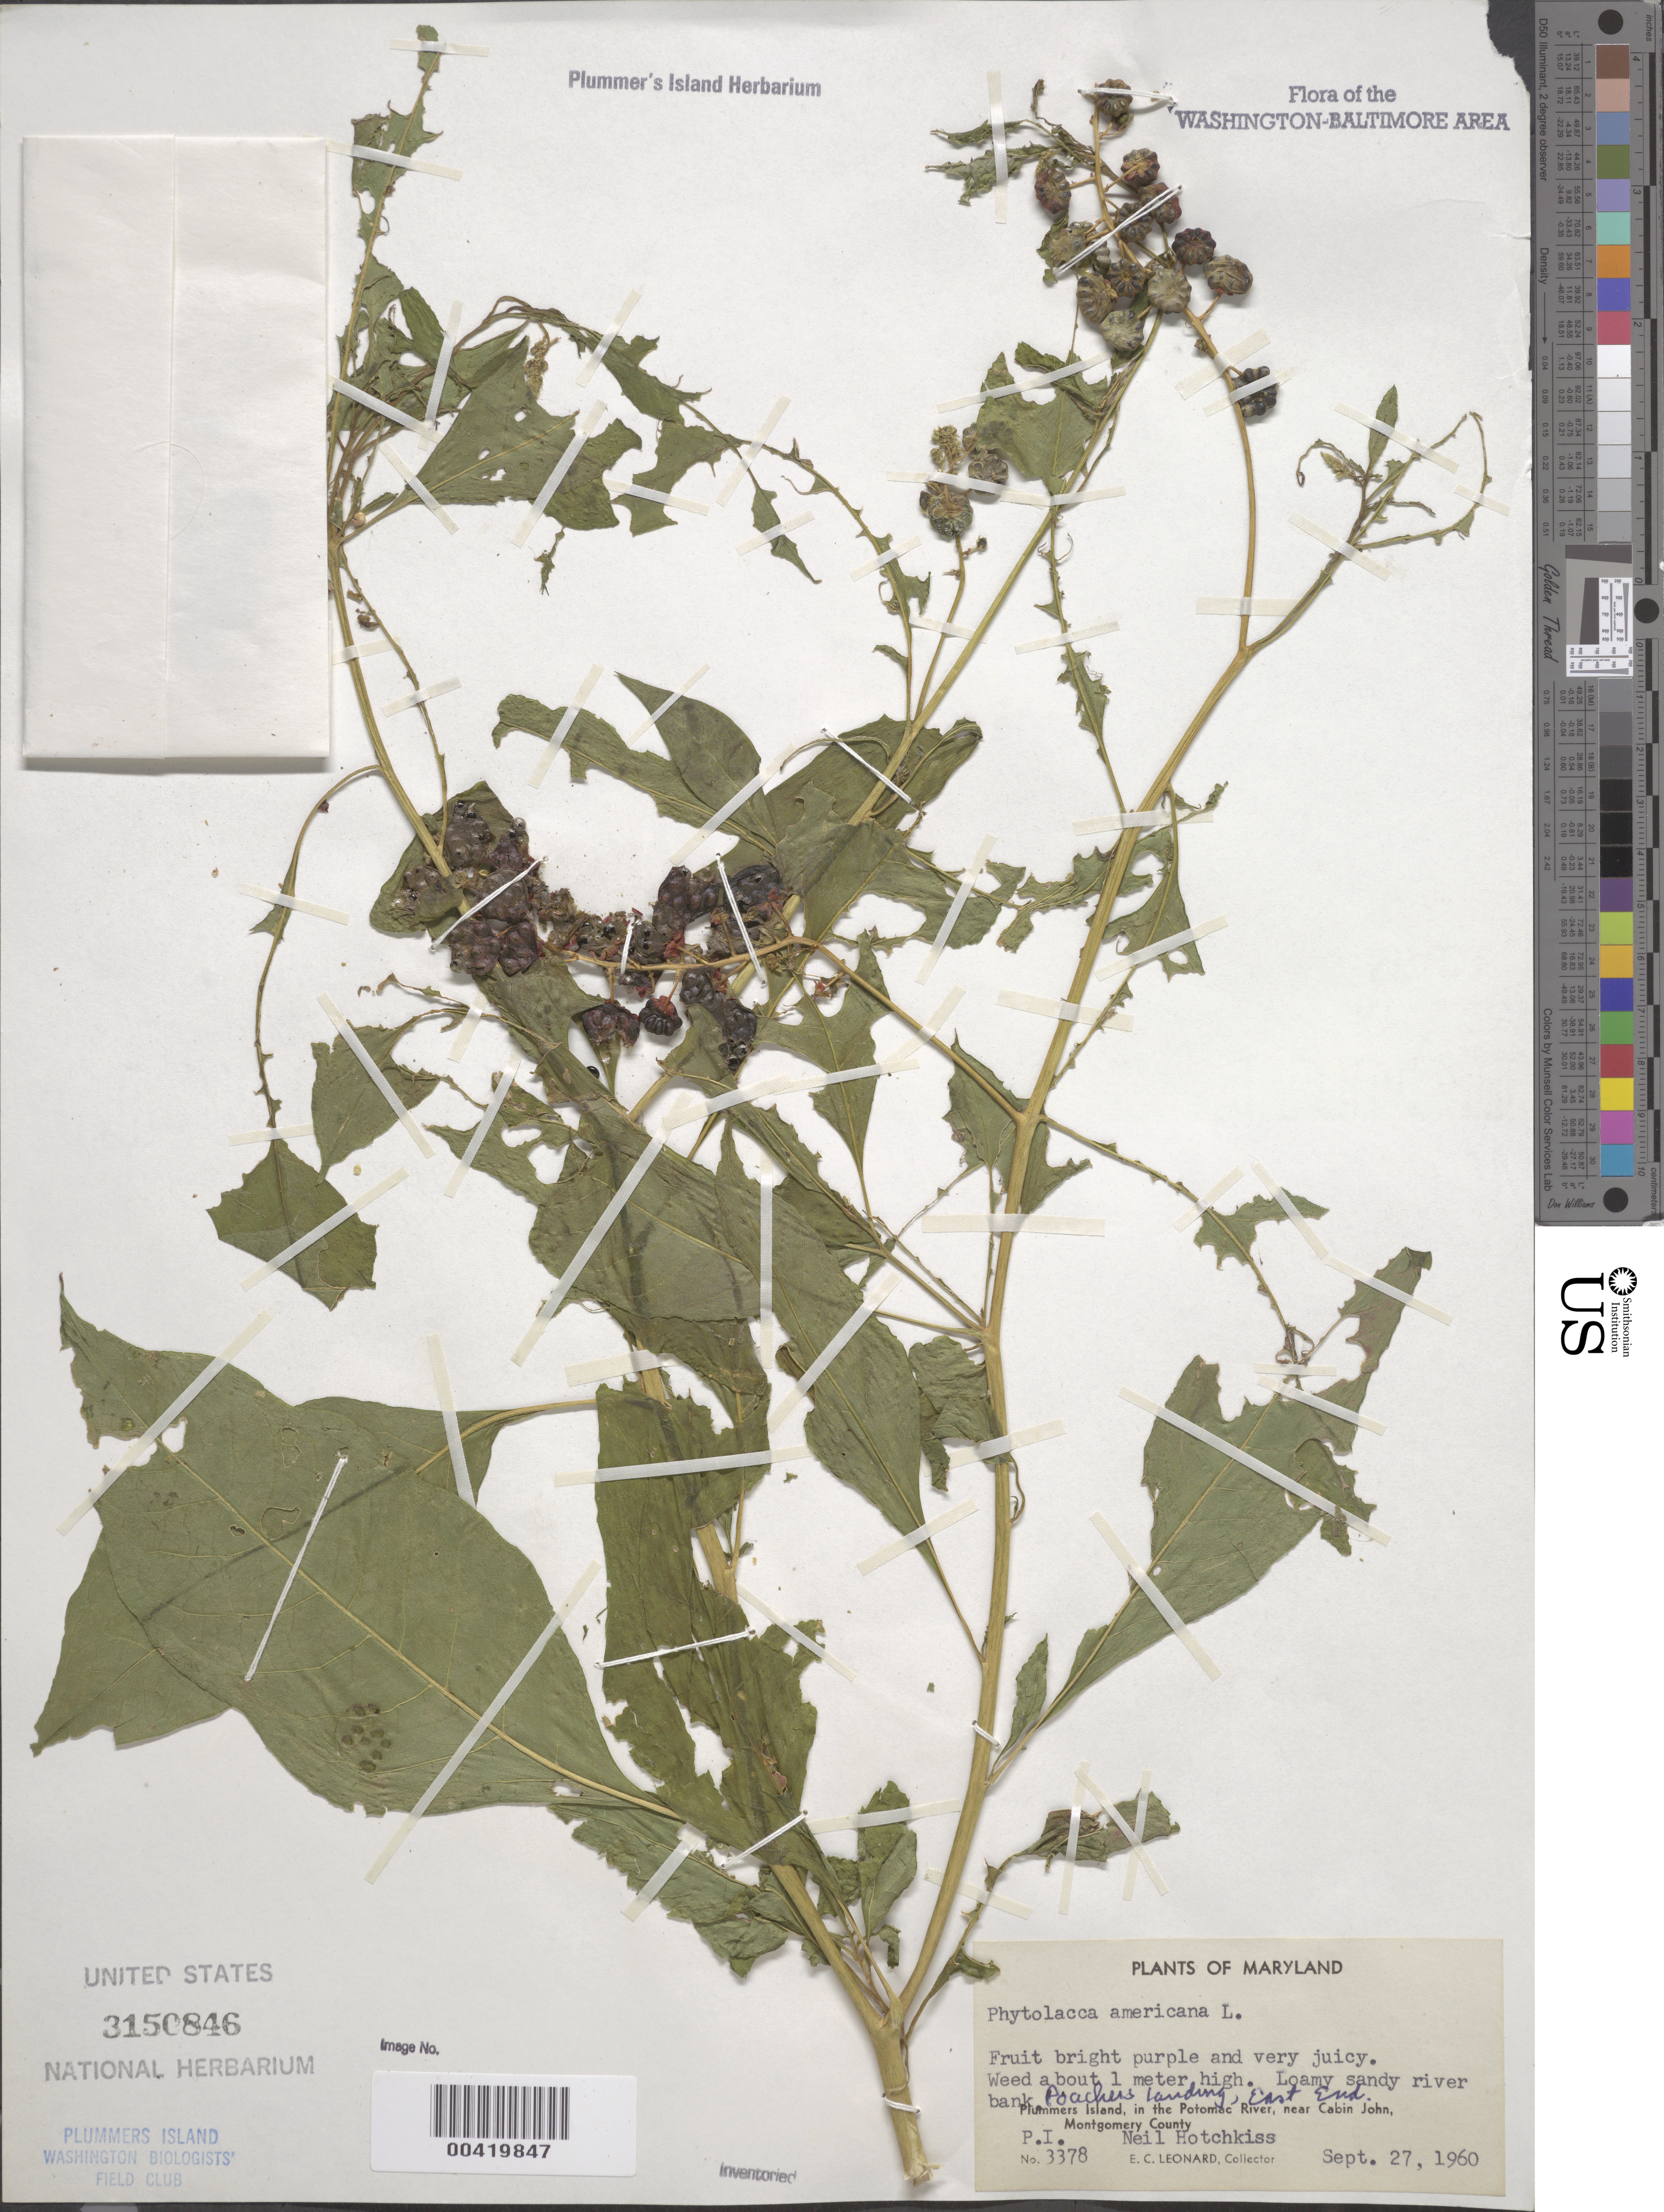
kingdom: Plantae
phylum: Tracheophyta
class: Magnoliopsida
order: Caryophyllales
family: Phytolaccaceae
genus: Phytolacca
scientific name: Phytolacca americana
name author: L.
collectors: E. C. Leonard & N. Hotchkiss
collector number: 3378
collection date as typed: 27 Sep 1960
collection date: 1960-09-27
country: United States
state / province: Maryland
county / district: Montgomery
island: Plummers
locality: Plummer's Island; Poachers Landing, east end C. & O. Canal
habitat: Loamy sandy river bank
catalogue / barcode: US 3150846